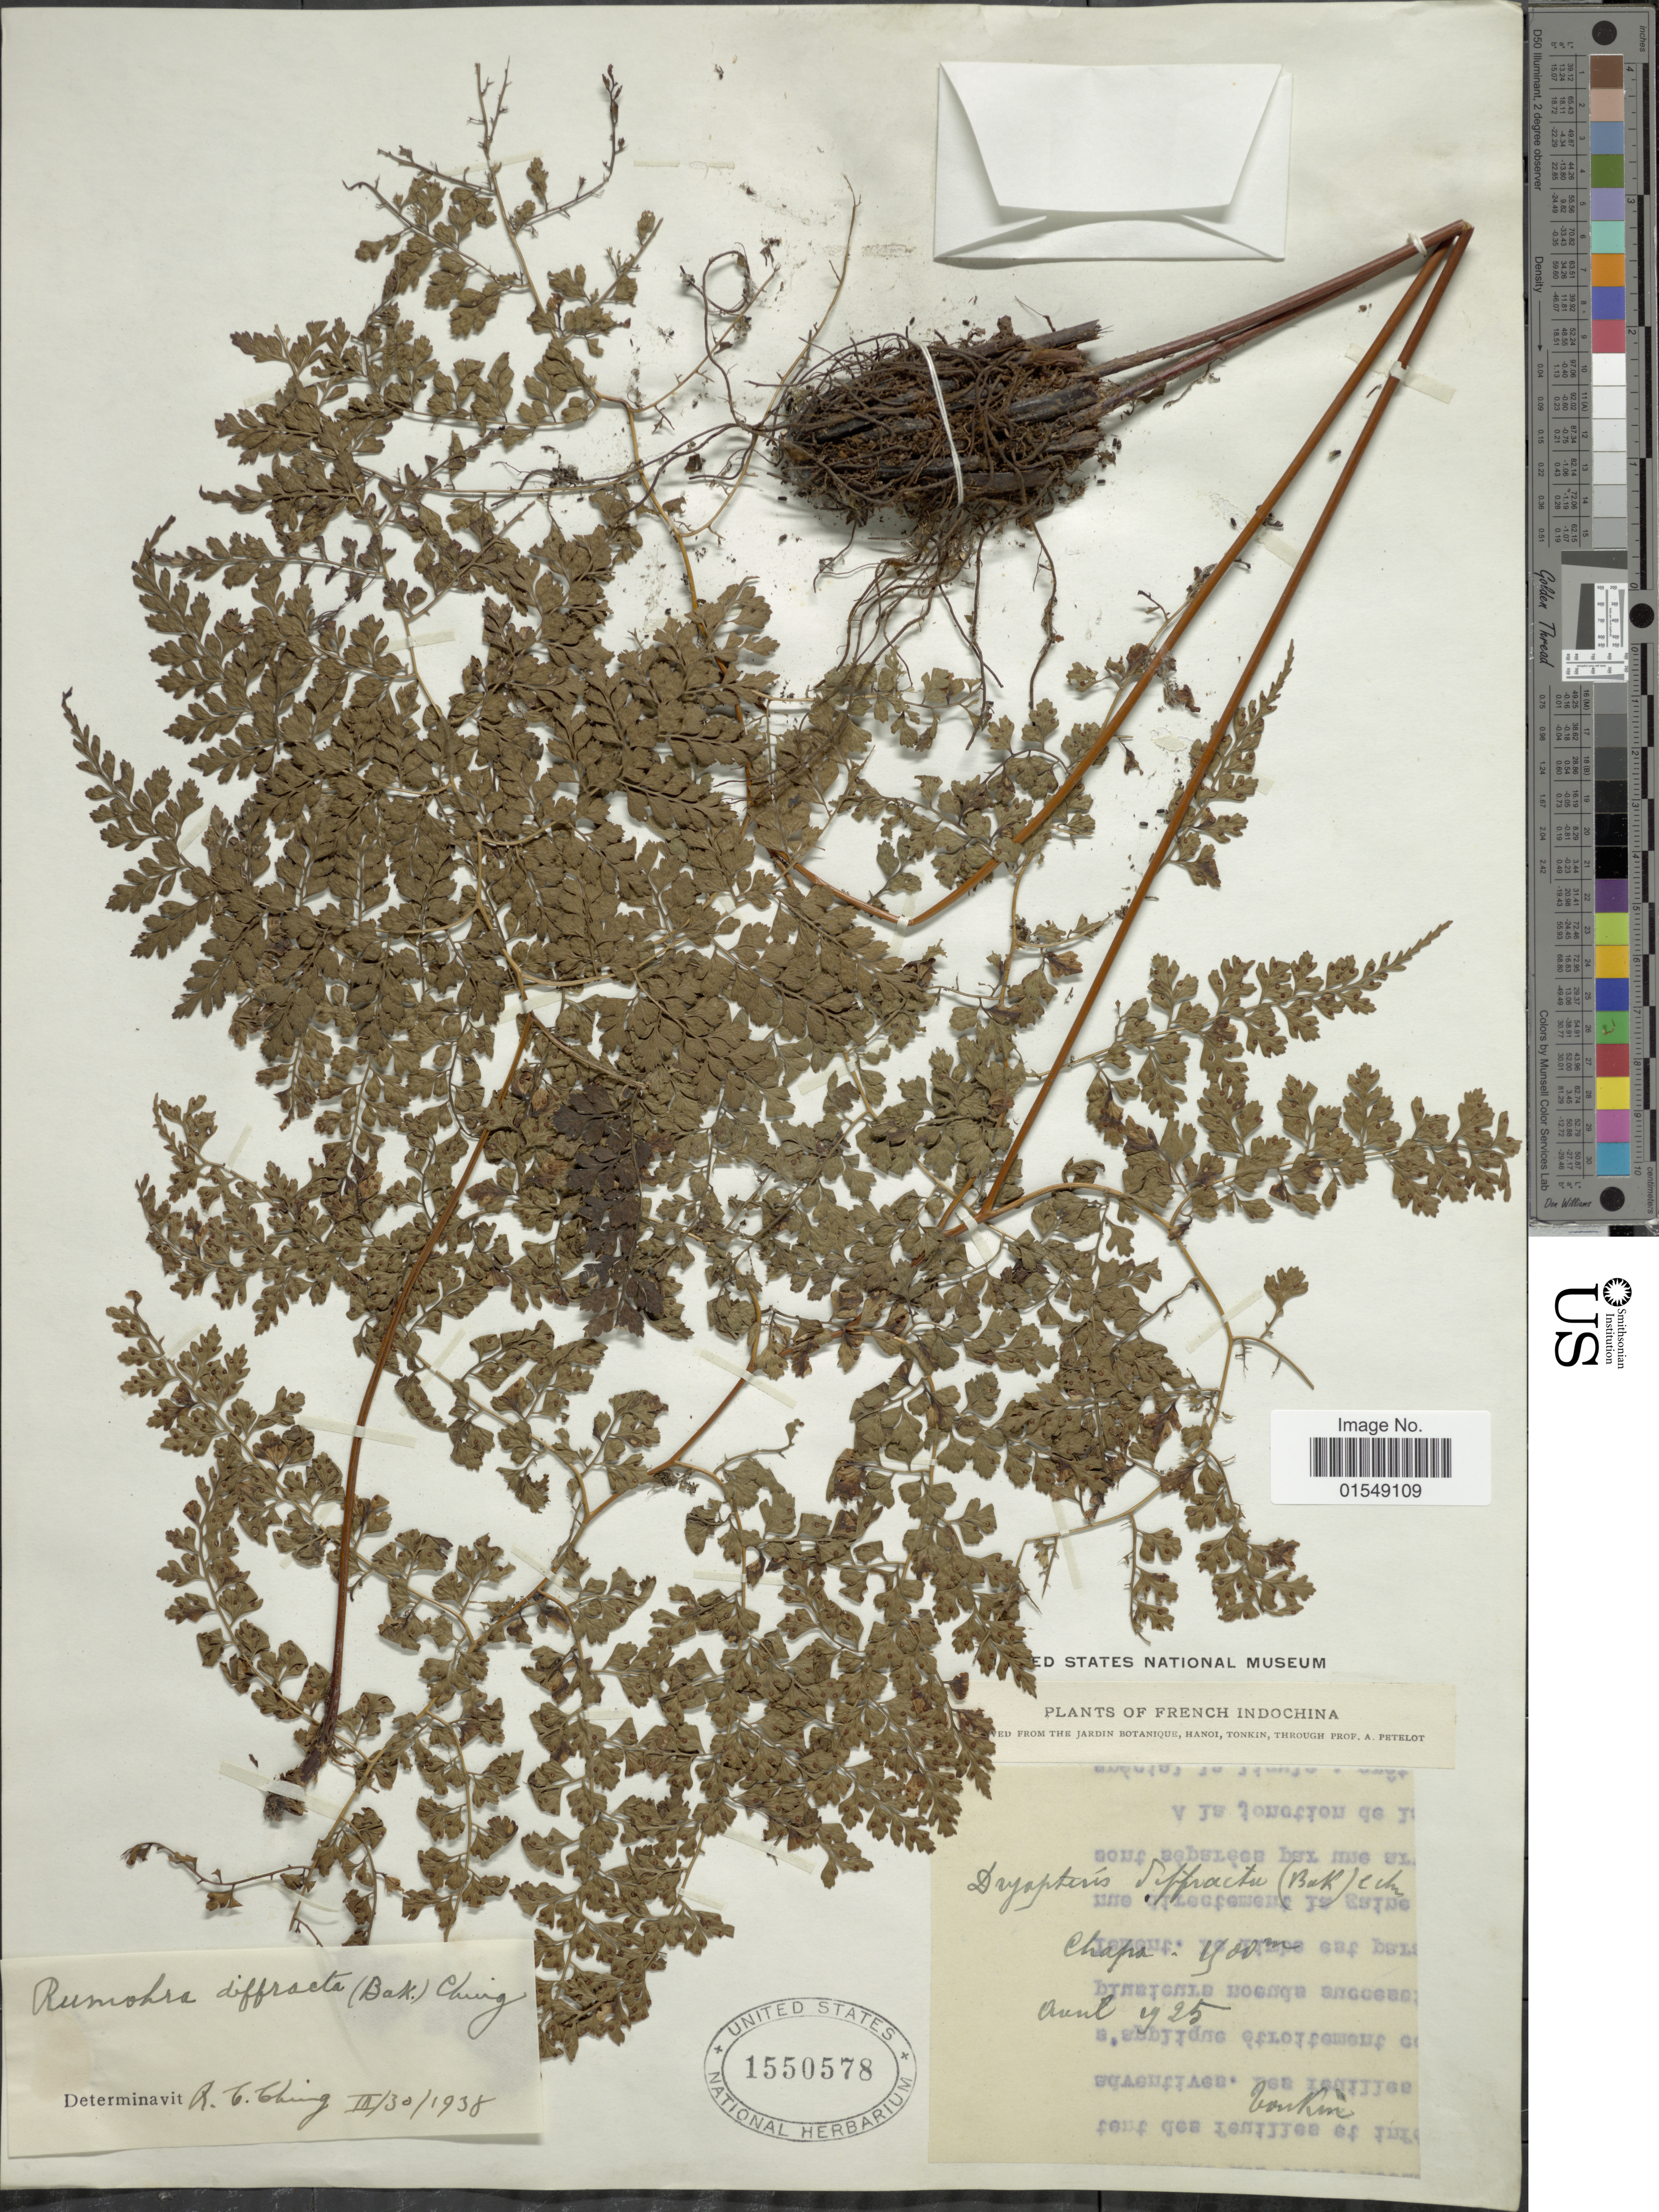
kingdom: Plantae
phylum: Tracheophyta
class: Polypodiopsida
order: Polypodiales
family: Dryopteridaceae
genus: Arachniodes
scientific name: Arachniodes diffracta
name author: (Baker) Ching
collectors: A. Petelot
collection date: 1925-04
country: Vietnam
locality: French Indochina, Tonkin. Chapa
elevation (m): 1900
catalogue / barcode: US 1550578